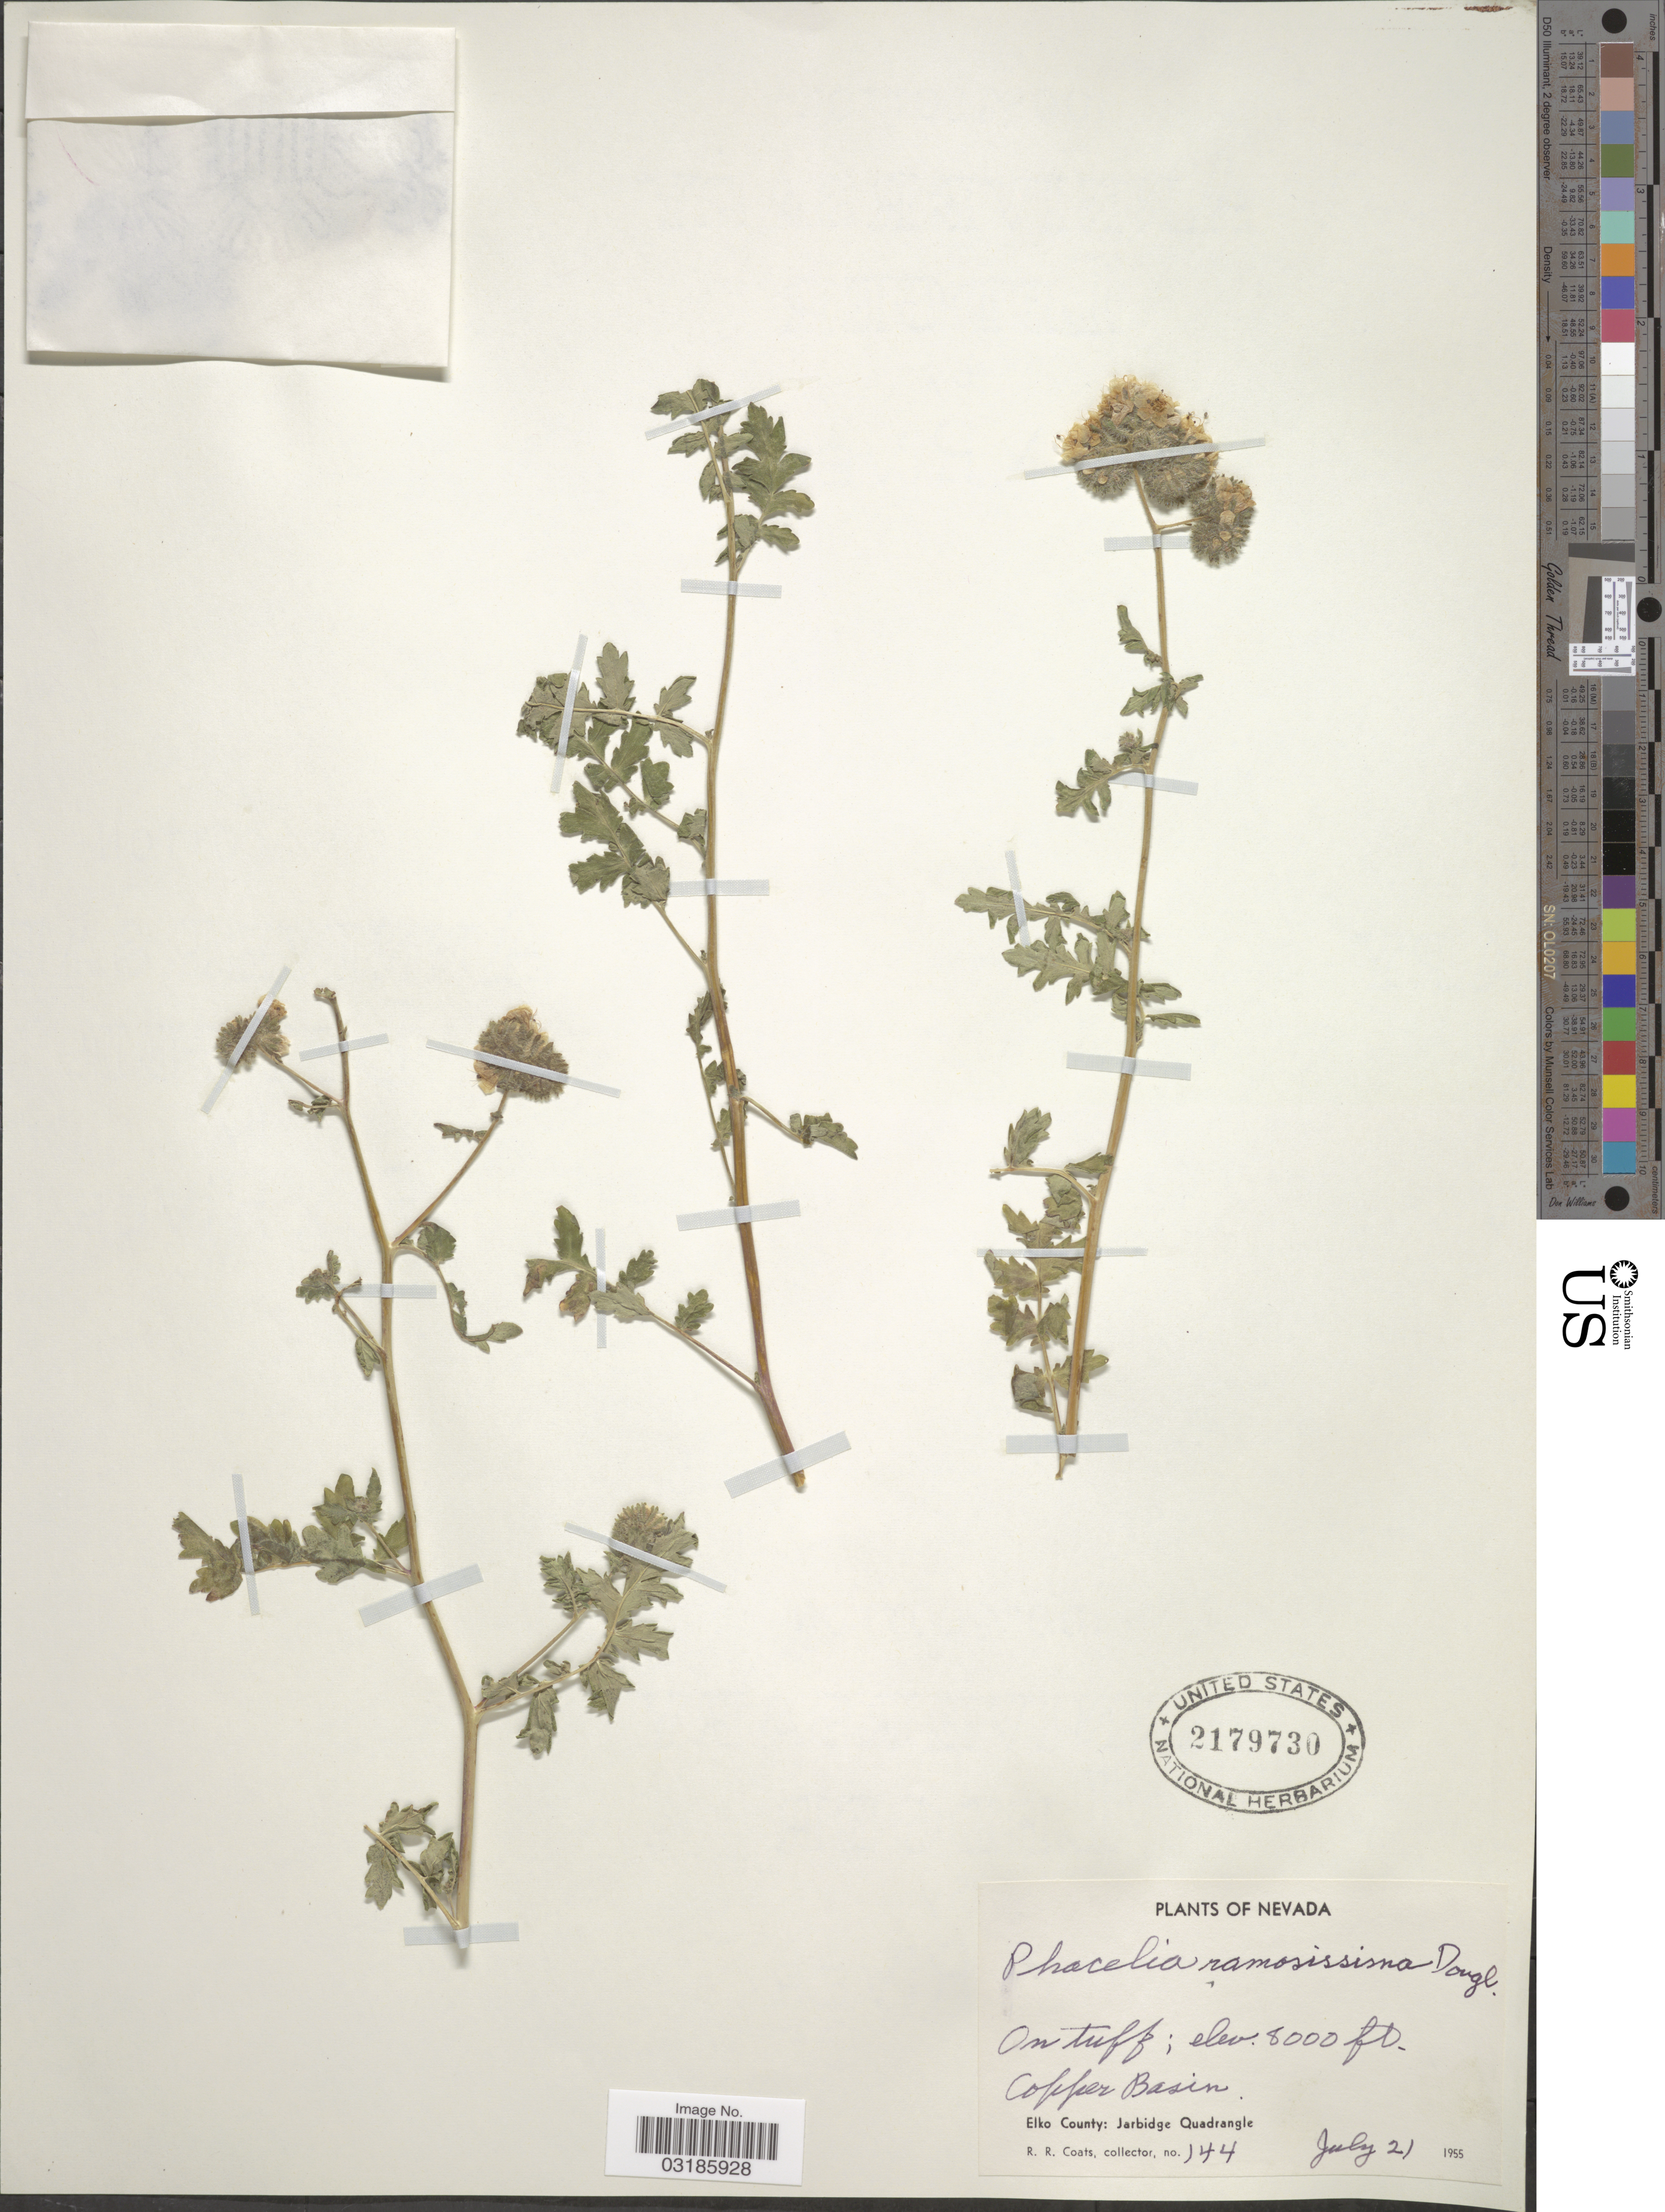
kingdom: Plantae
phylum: Tracheophyta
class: Magnoliopsida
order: Boraginales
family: Hydrophyllaceae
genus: Phacelia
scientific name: Phacelia ramosissima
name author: Douglas ex Lehm.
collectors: R. Coats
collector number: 144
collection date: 1955-07-21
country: United States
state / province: Nevada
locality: Copper Basin. Elko County: Jarbidge Quadrangle.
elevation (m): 2438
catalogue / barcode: US 2179730